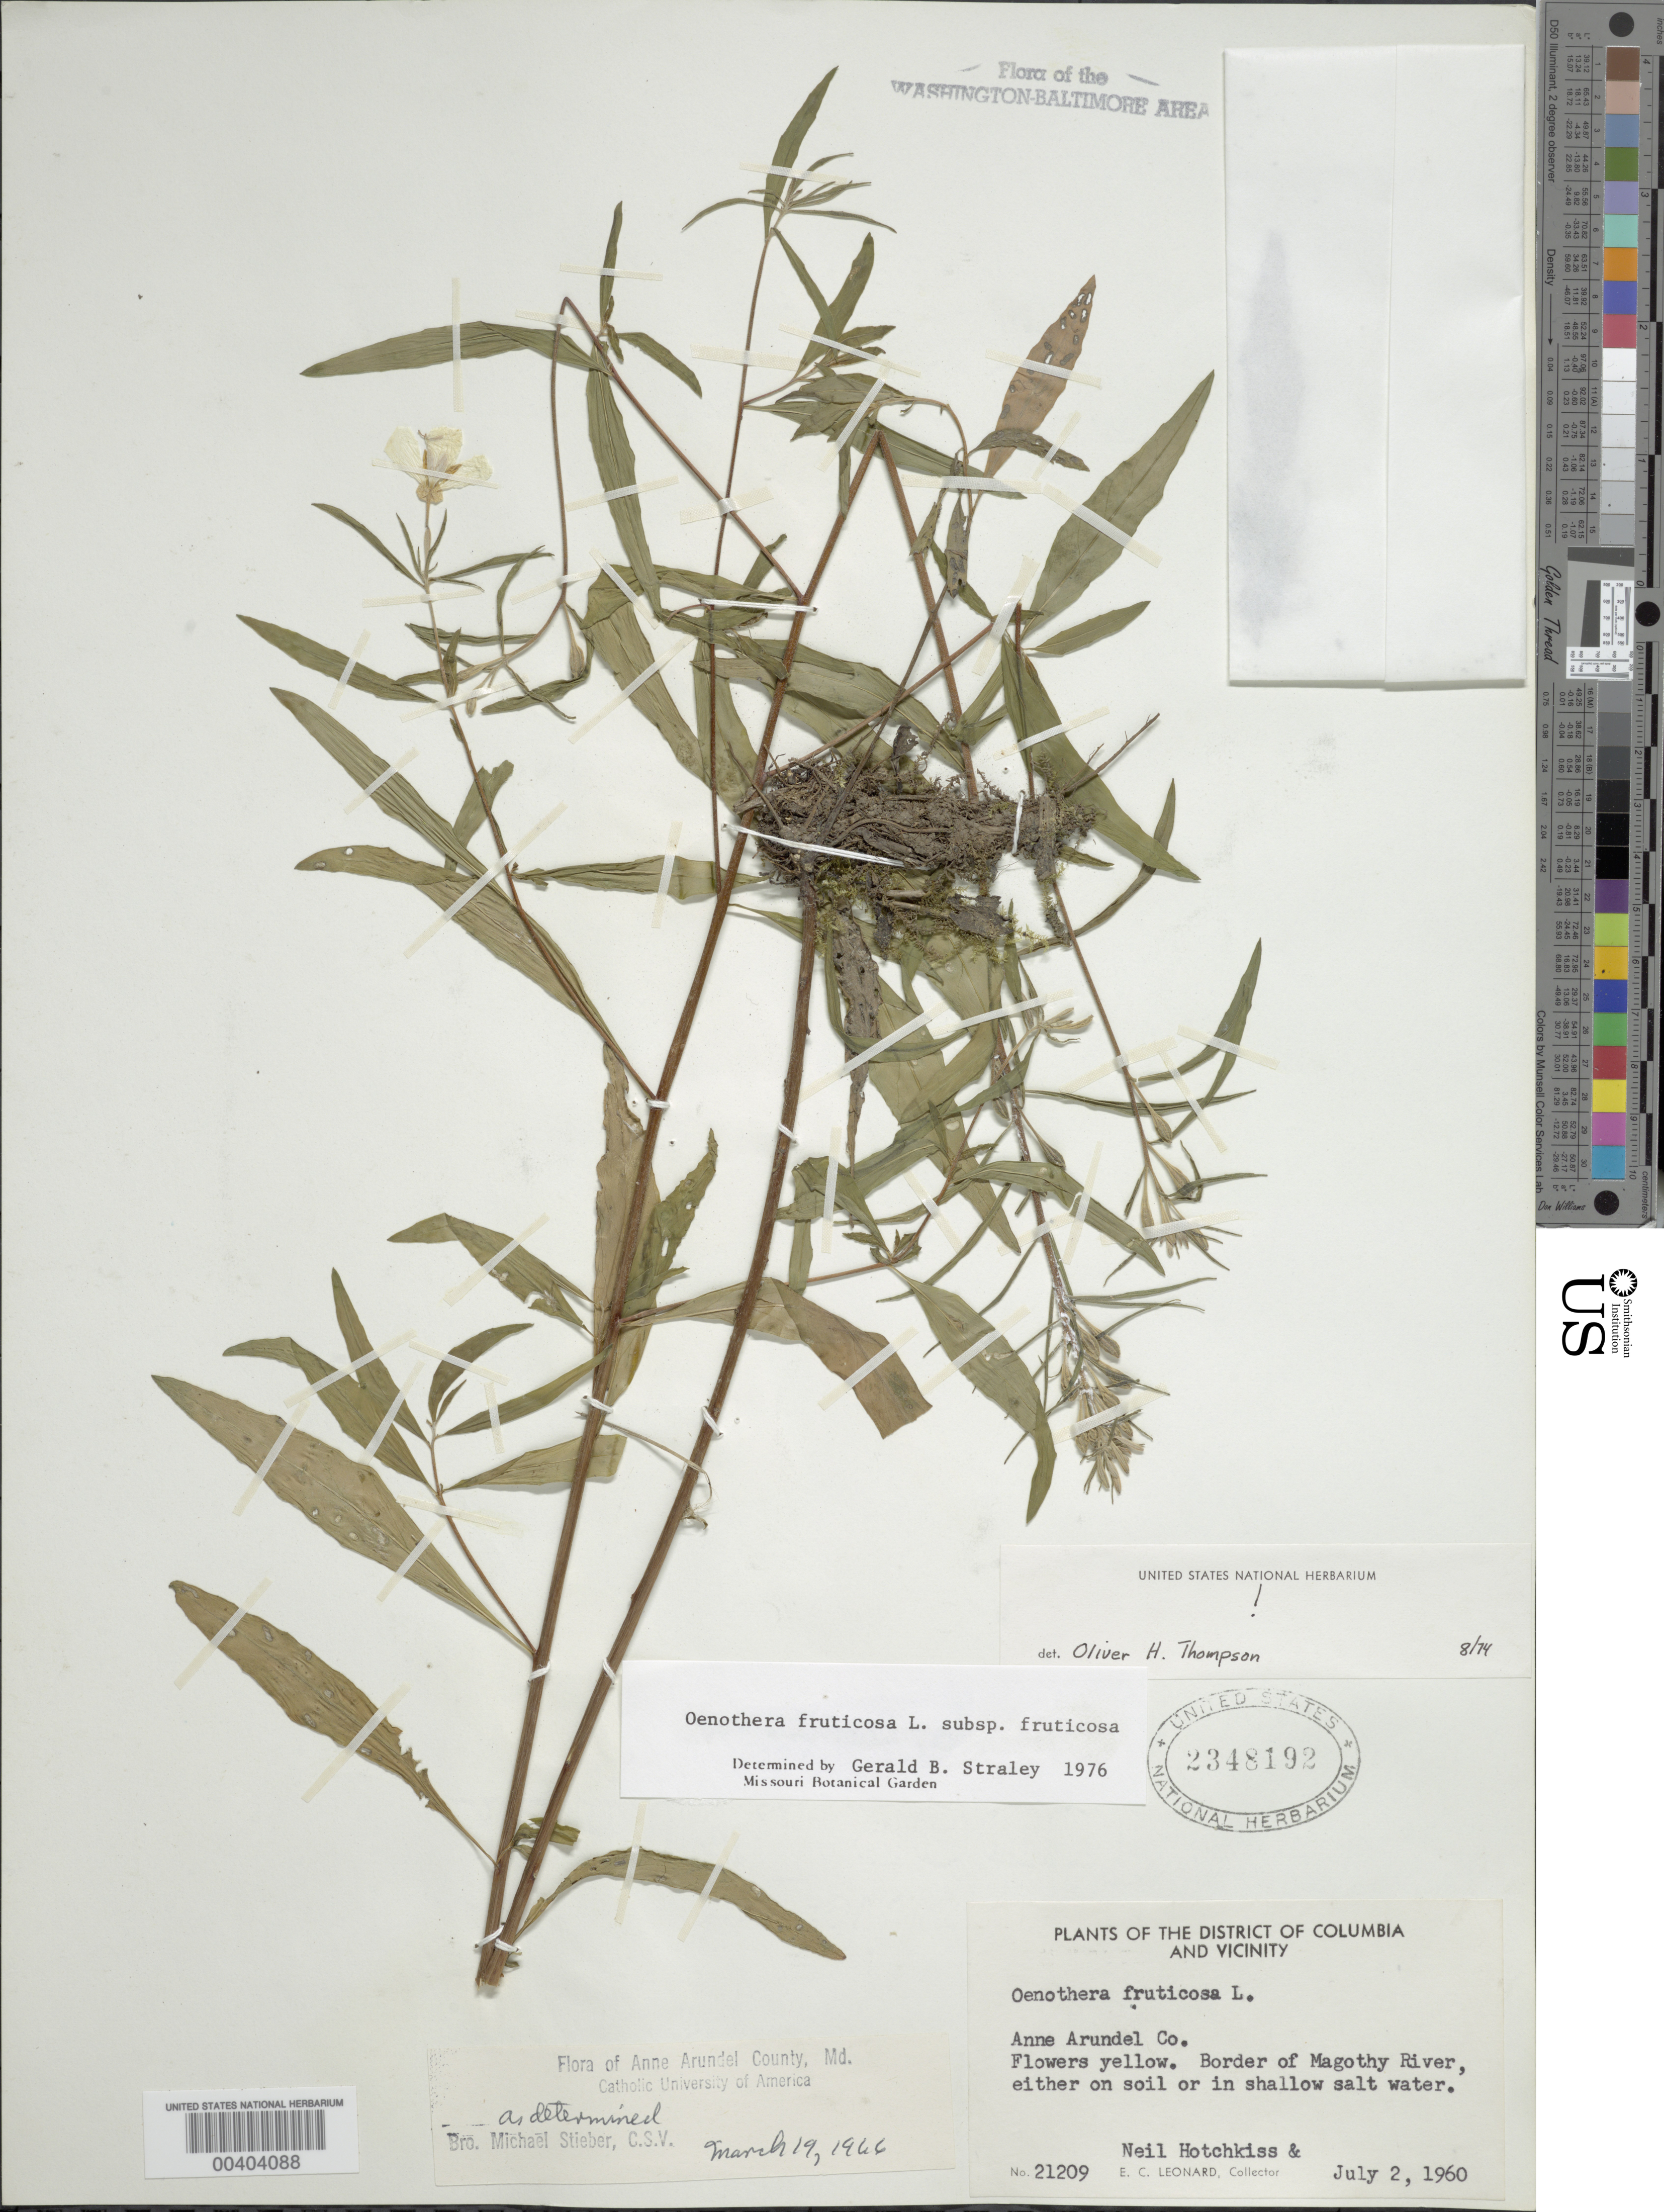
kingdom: Plantae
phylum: Tracheophyta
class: Magnoliopsida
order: Myrtales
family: Onagraceae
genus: Oenothera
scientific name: Oenothera fruticosa subsp. fruticosa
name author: L.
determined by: Straley, G. B.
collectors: N. Hotchkiss & E. C. Leonard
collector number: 21209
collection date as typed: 02 Jul 1960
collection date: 1960-07-02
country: United States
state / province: Maryland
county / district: Anne Arundel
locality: Magothy River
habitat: Border of river, either on soil or in shallow salt water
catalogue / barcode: US 2348192